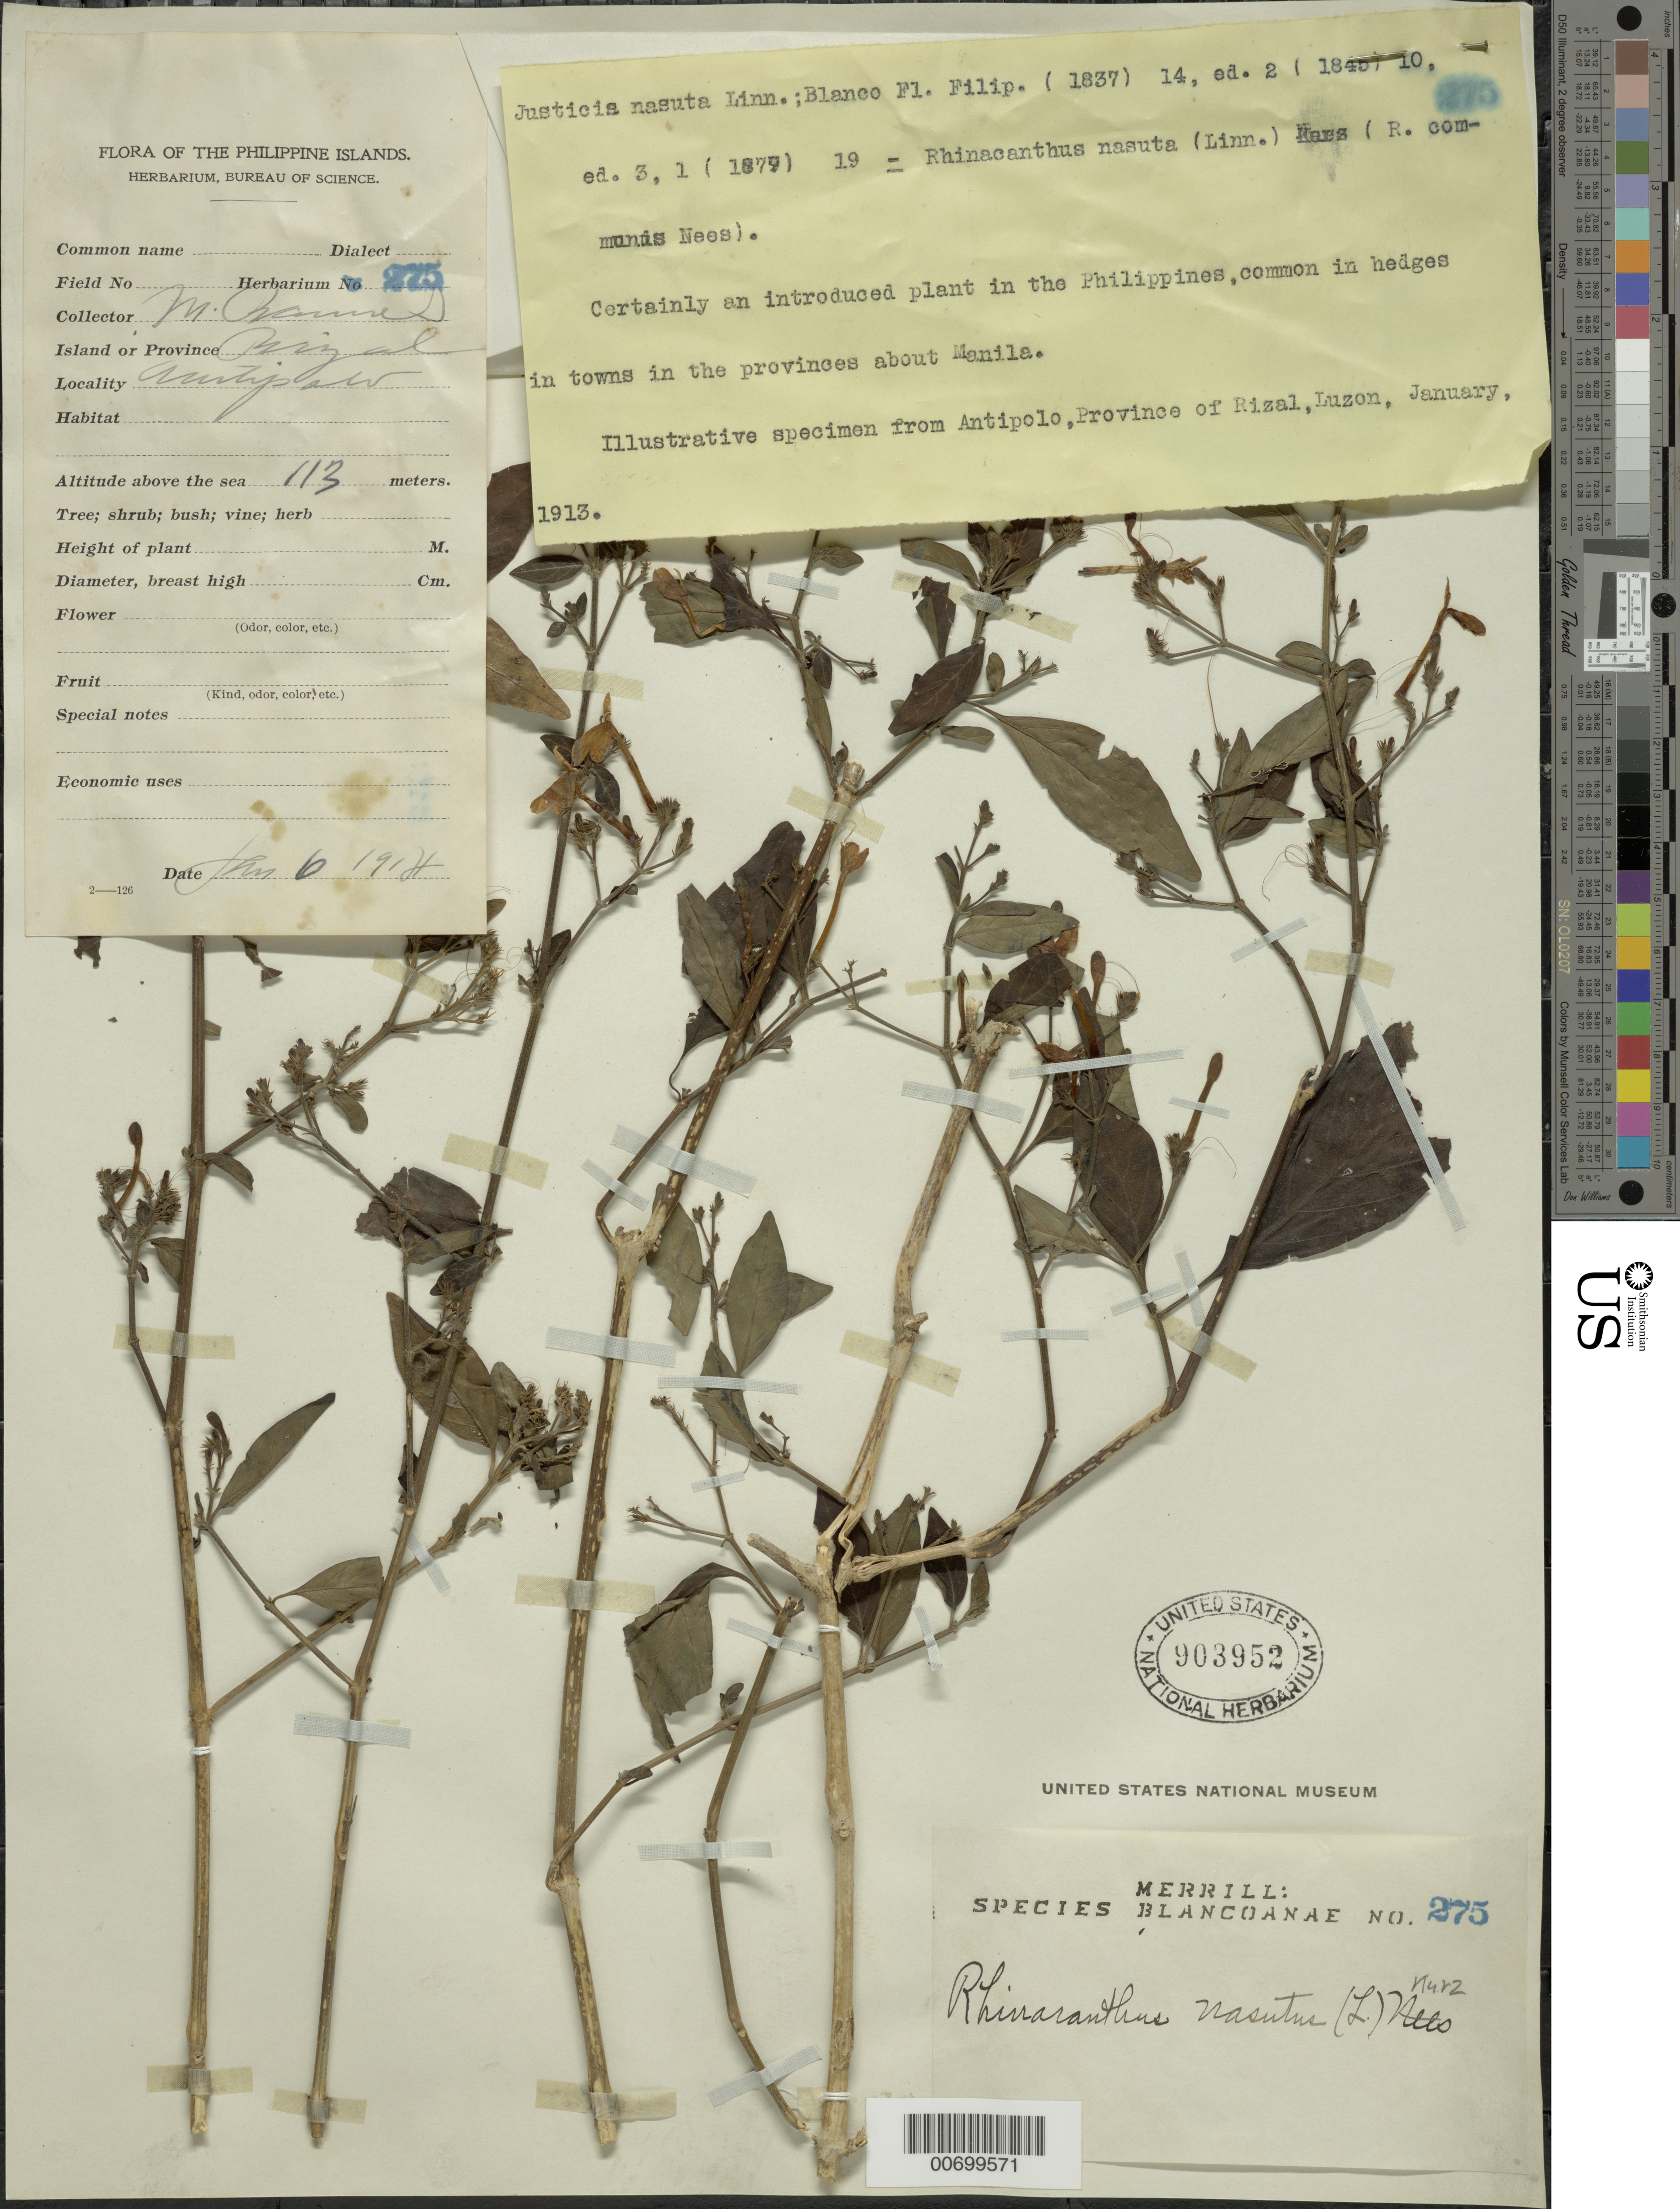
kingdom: Plantae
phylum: Tracheophyta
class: Magnoliopsida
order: Lamiales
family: Acanthaceae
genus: Rhinacanthus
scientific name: Rhinacanthus nasutus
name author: (L.) Kurz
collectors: M. Ramos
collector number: Sp. Blancoan. 0275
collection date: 1913-01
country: Philippines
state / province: Calabarzon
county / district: Rizal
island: Luzon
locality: Antipolo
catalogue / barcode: US 903952